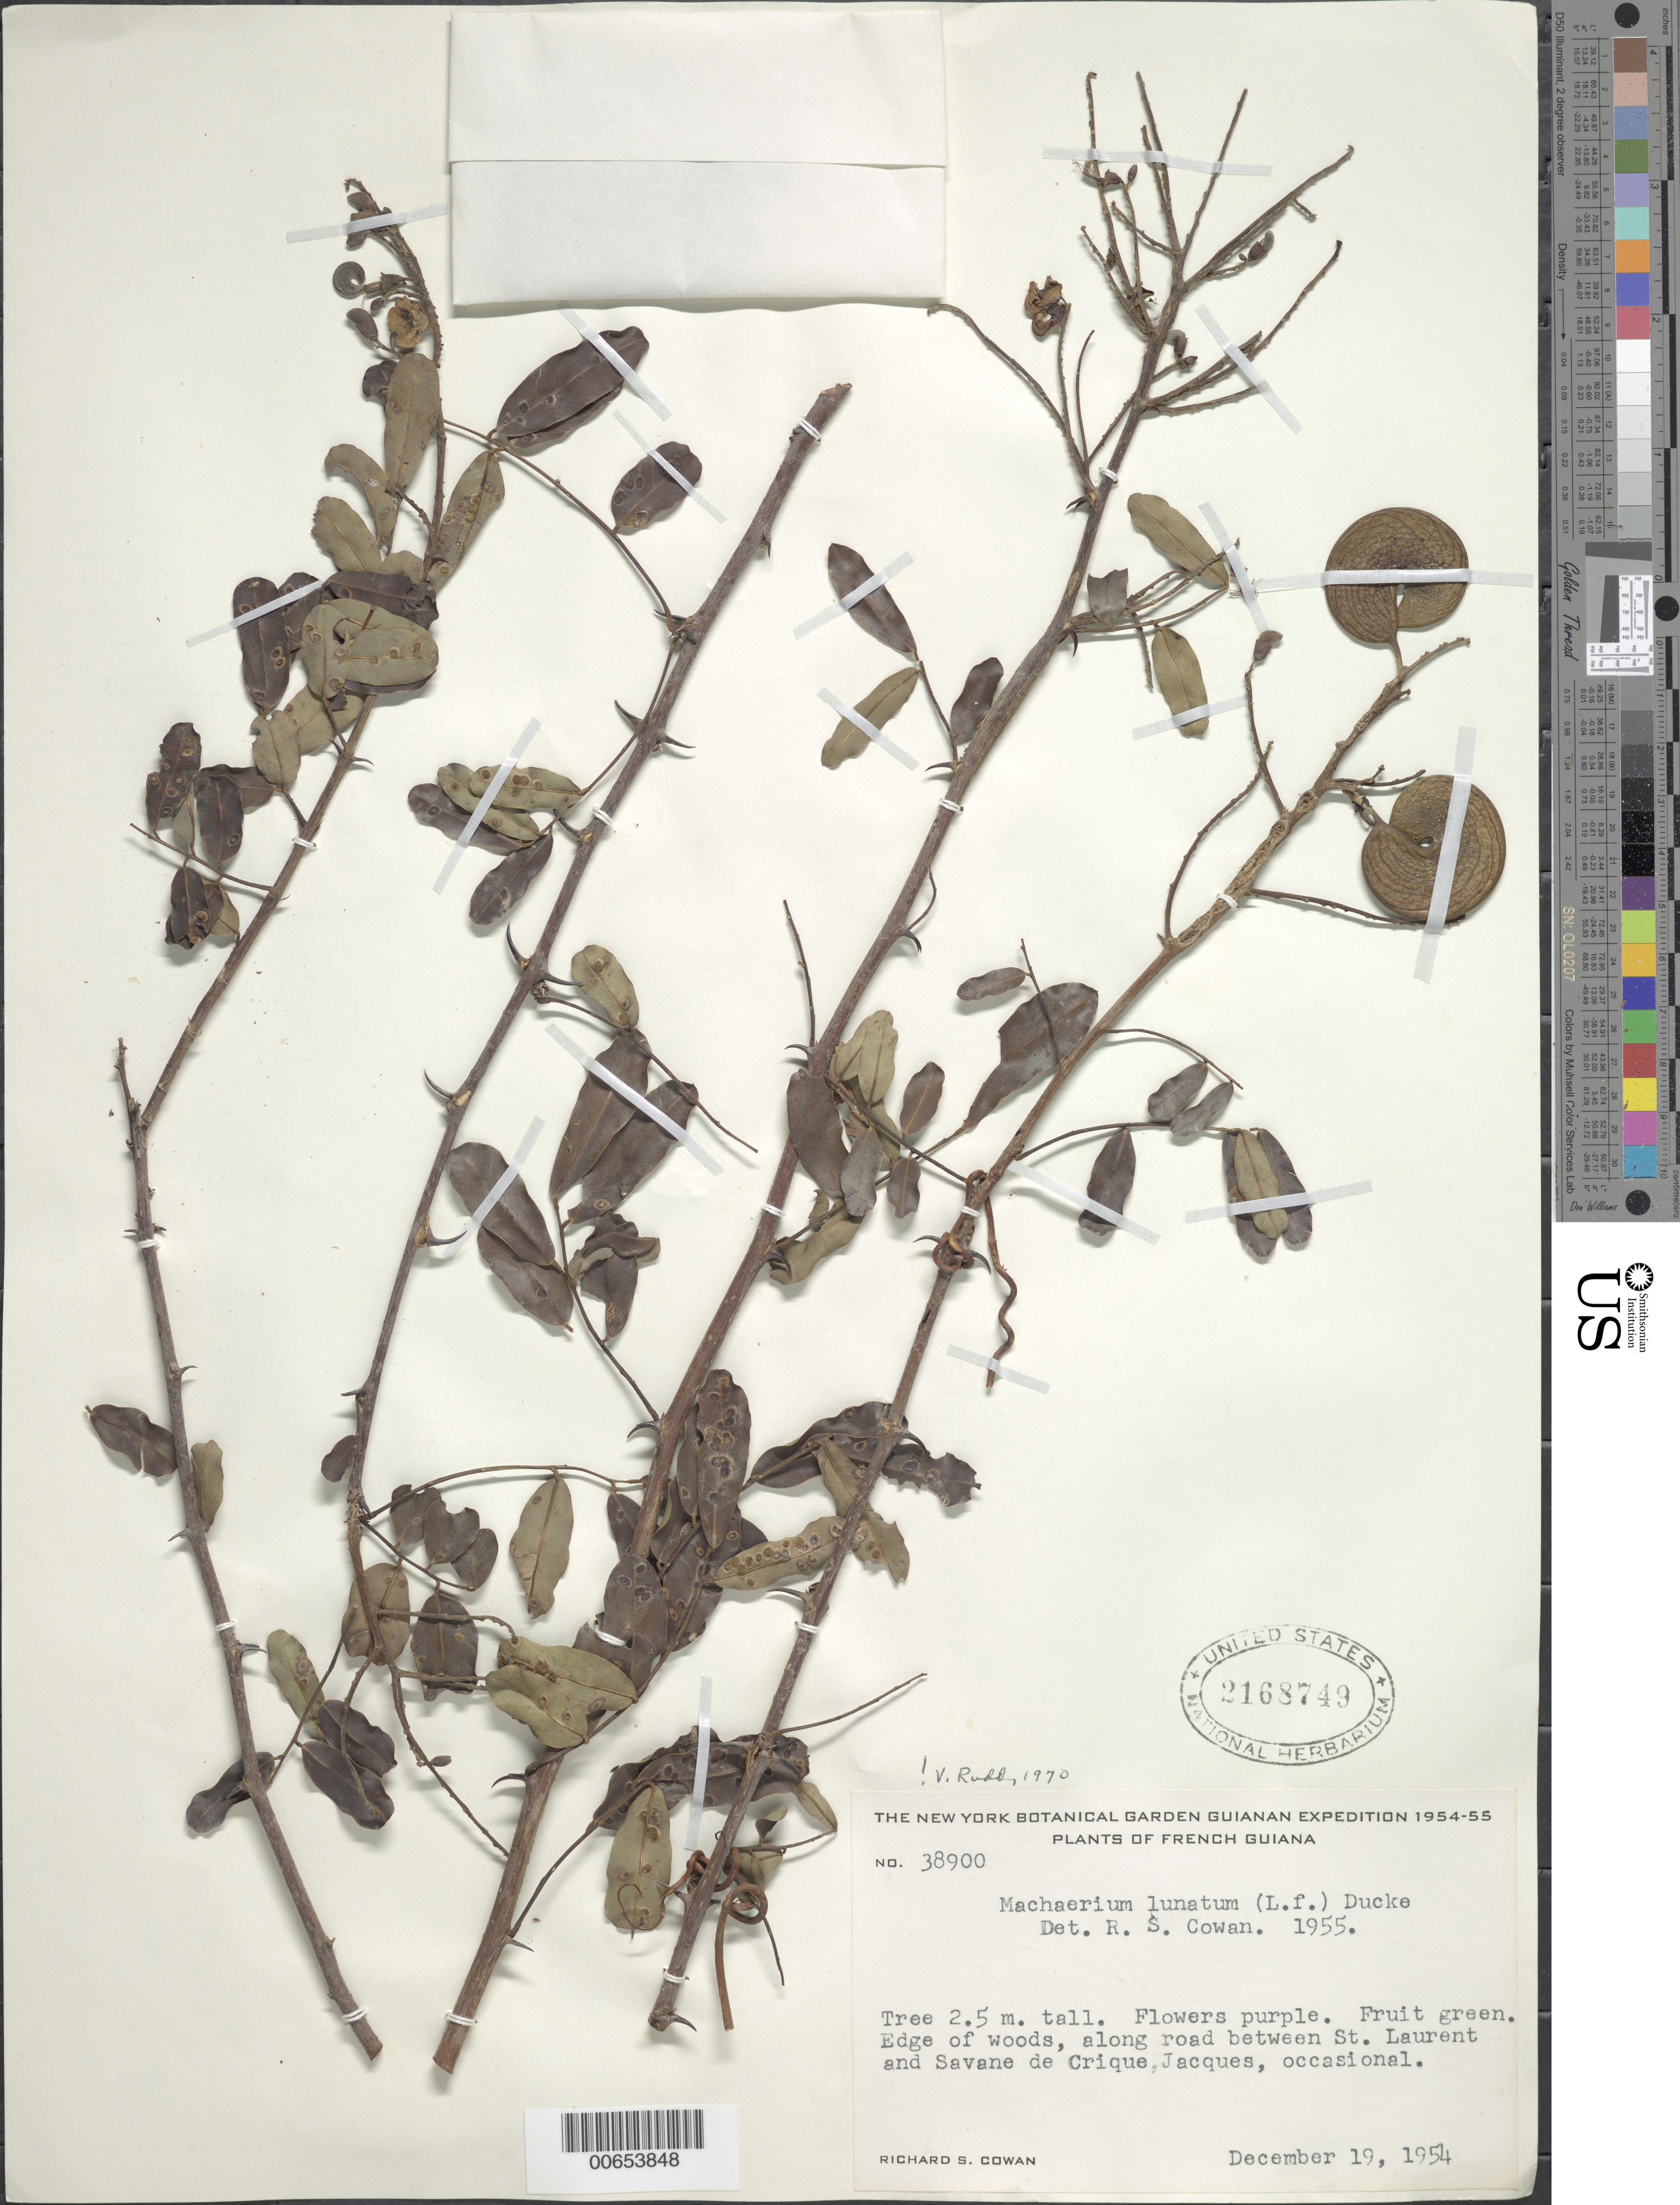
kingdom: Plantae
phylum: Tracheophyta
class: Magnoliopsida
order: Fabales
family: Fabaceae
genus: Machaerium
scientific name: Machaerium lunatum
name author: (L. f.) Ducke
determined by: Rudd, V. E.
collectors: R. S. Cowan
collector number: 38900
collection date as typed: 19-Dec-54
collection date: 1954-12-19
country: French Guiana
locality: St. Laurent, road between Crique Jacques and St. Laurent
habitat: Edge of woods, along road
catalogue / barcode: US 2168749